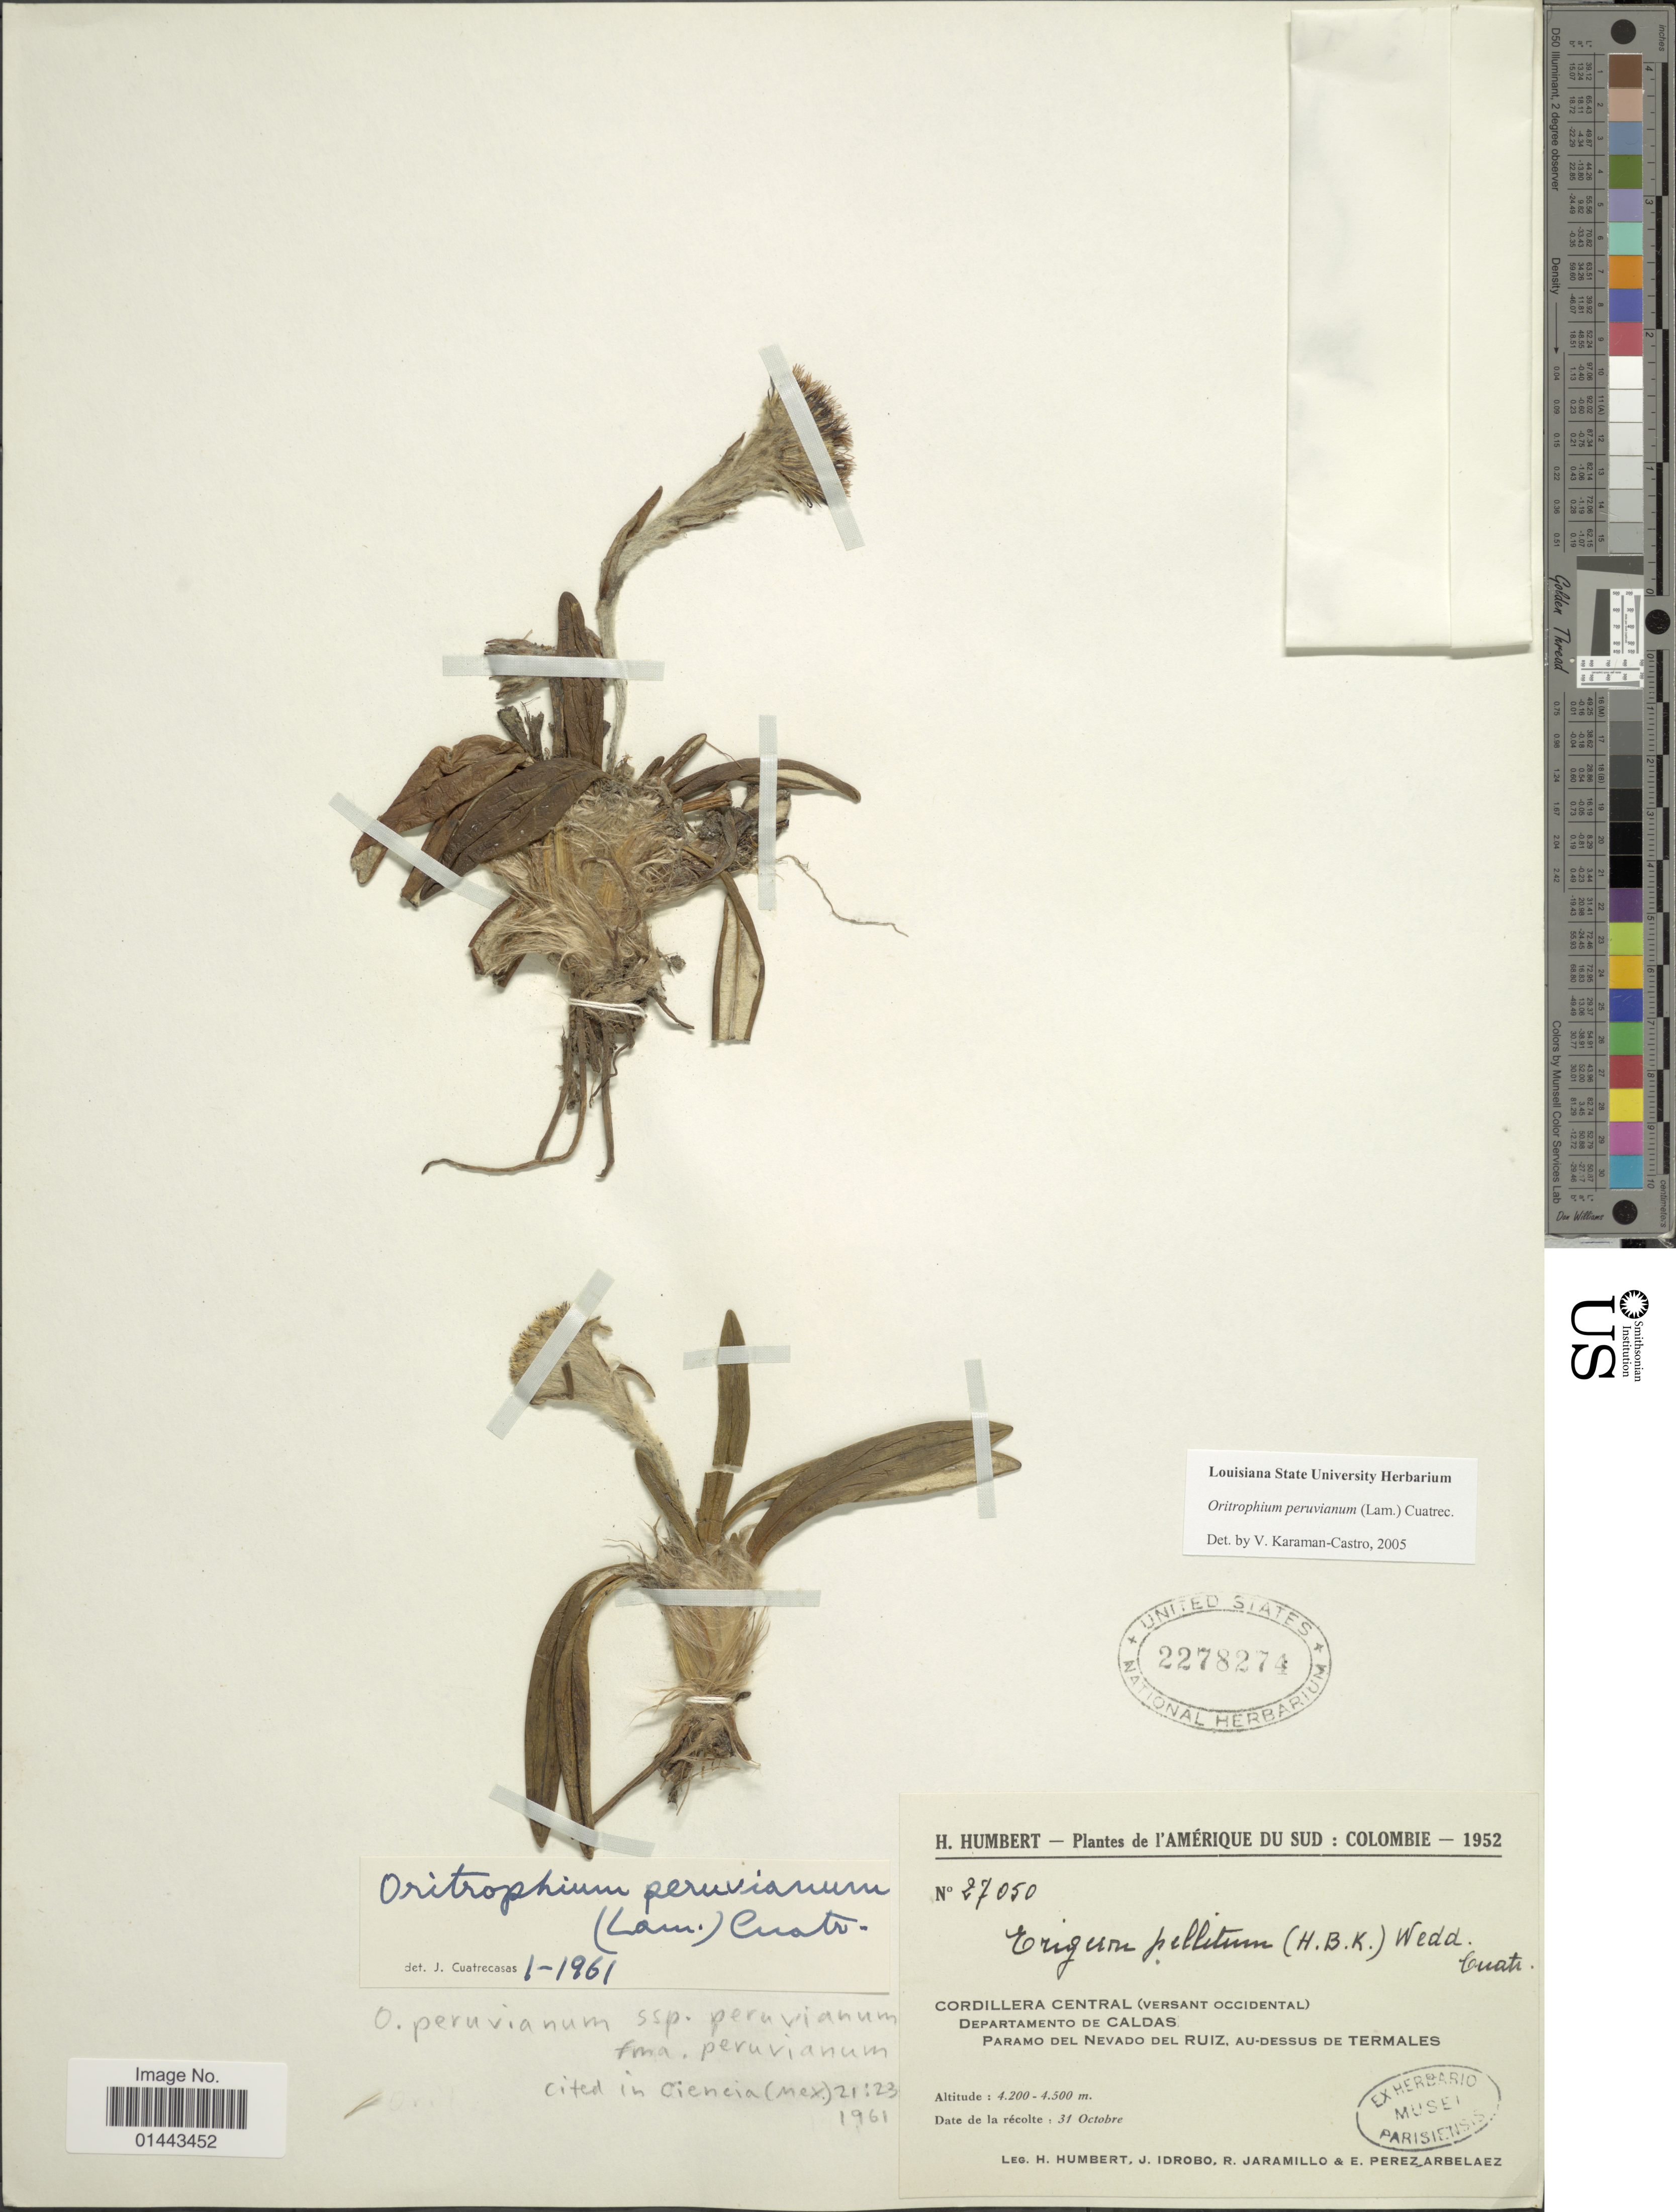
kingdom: Plantae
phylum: Tracheophyta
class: Magnoliopsida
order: Asterales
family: Asteraceae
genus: Oritrophium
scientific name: Oritrophium peruvianum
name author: (Lam.) Cuatrec.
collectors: H. Humbert, J. M. Idrobo, R. Jaramillo M. & E. Pérez Arbeláez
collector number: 27050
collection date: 1952-10-31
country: Colombia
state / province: Caldas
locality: Cordillera Central (versant Occidental) paramo del Nevado del Ruiz, au-dessus de Termales.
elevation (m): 4200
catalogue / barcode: US 2278274